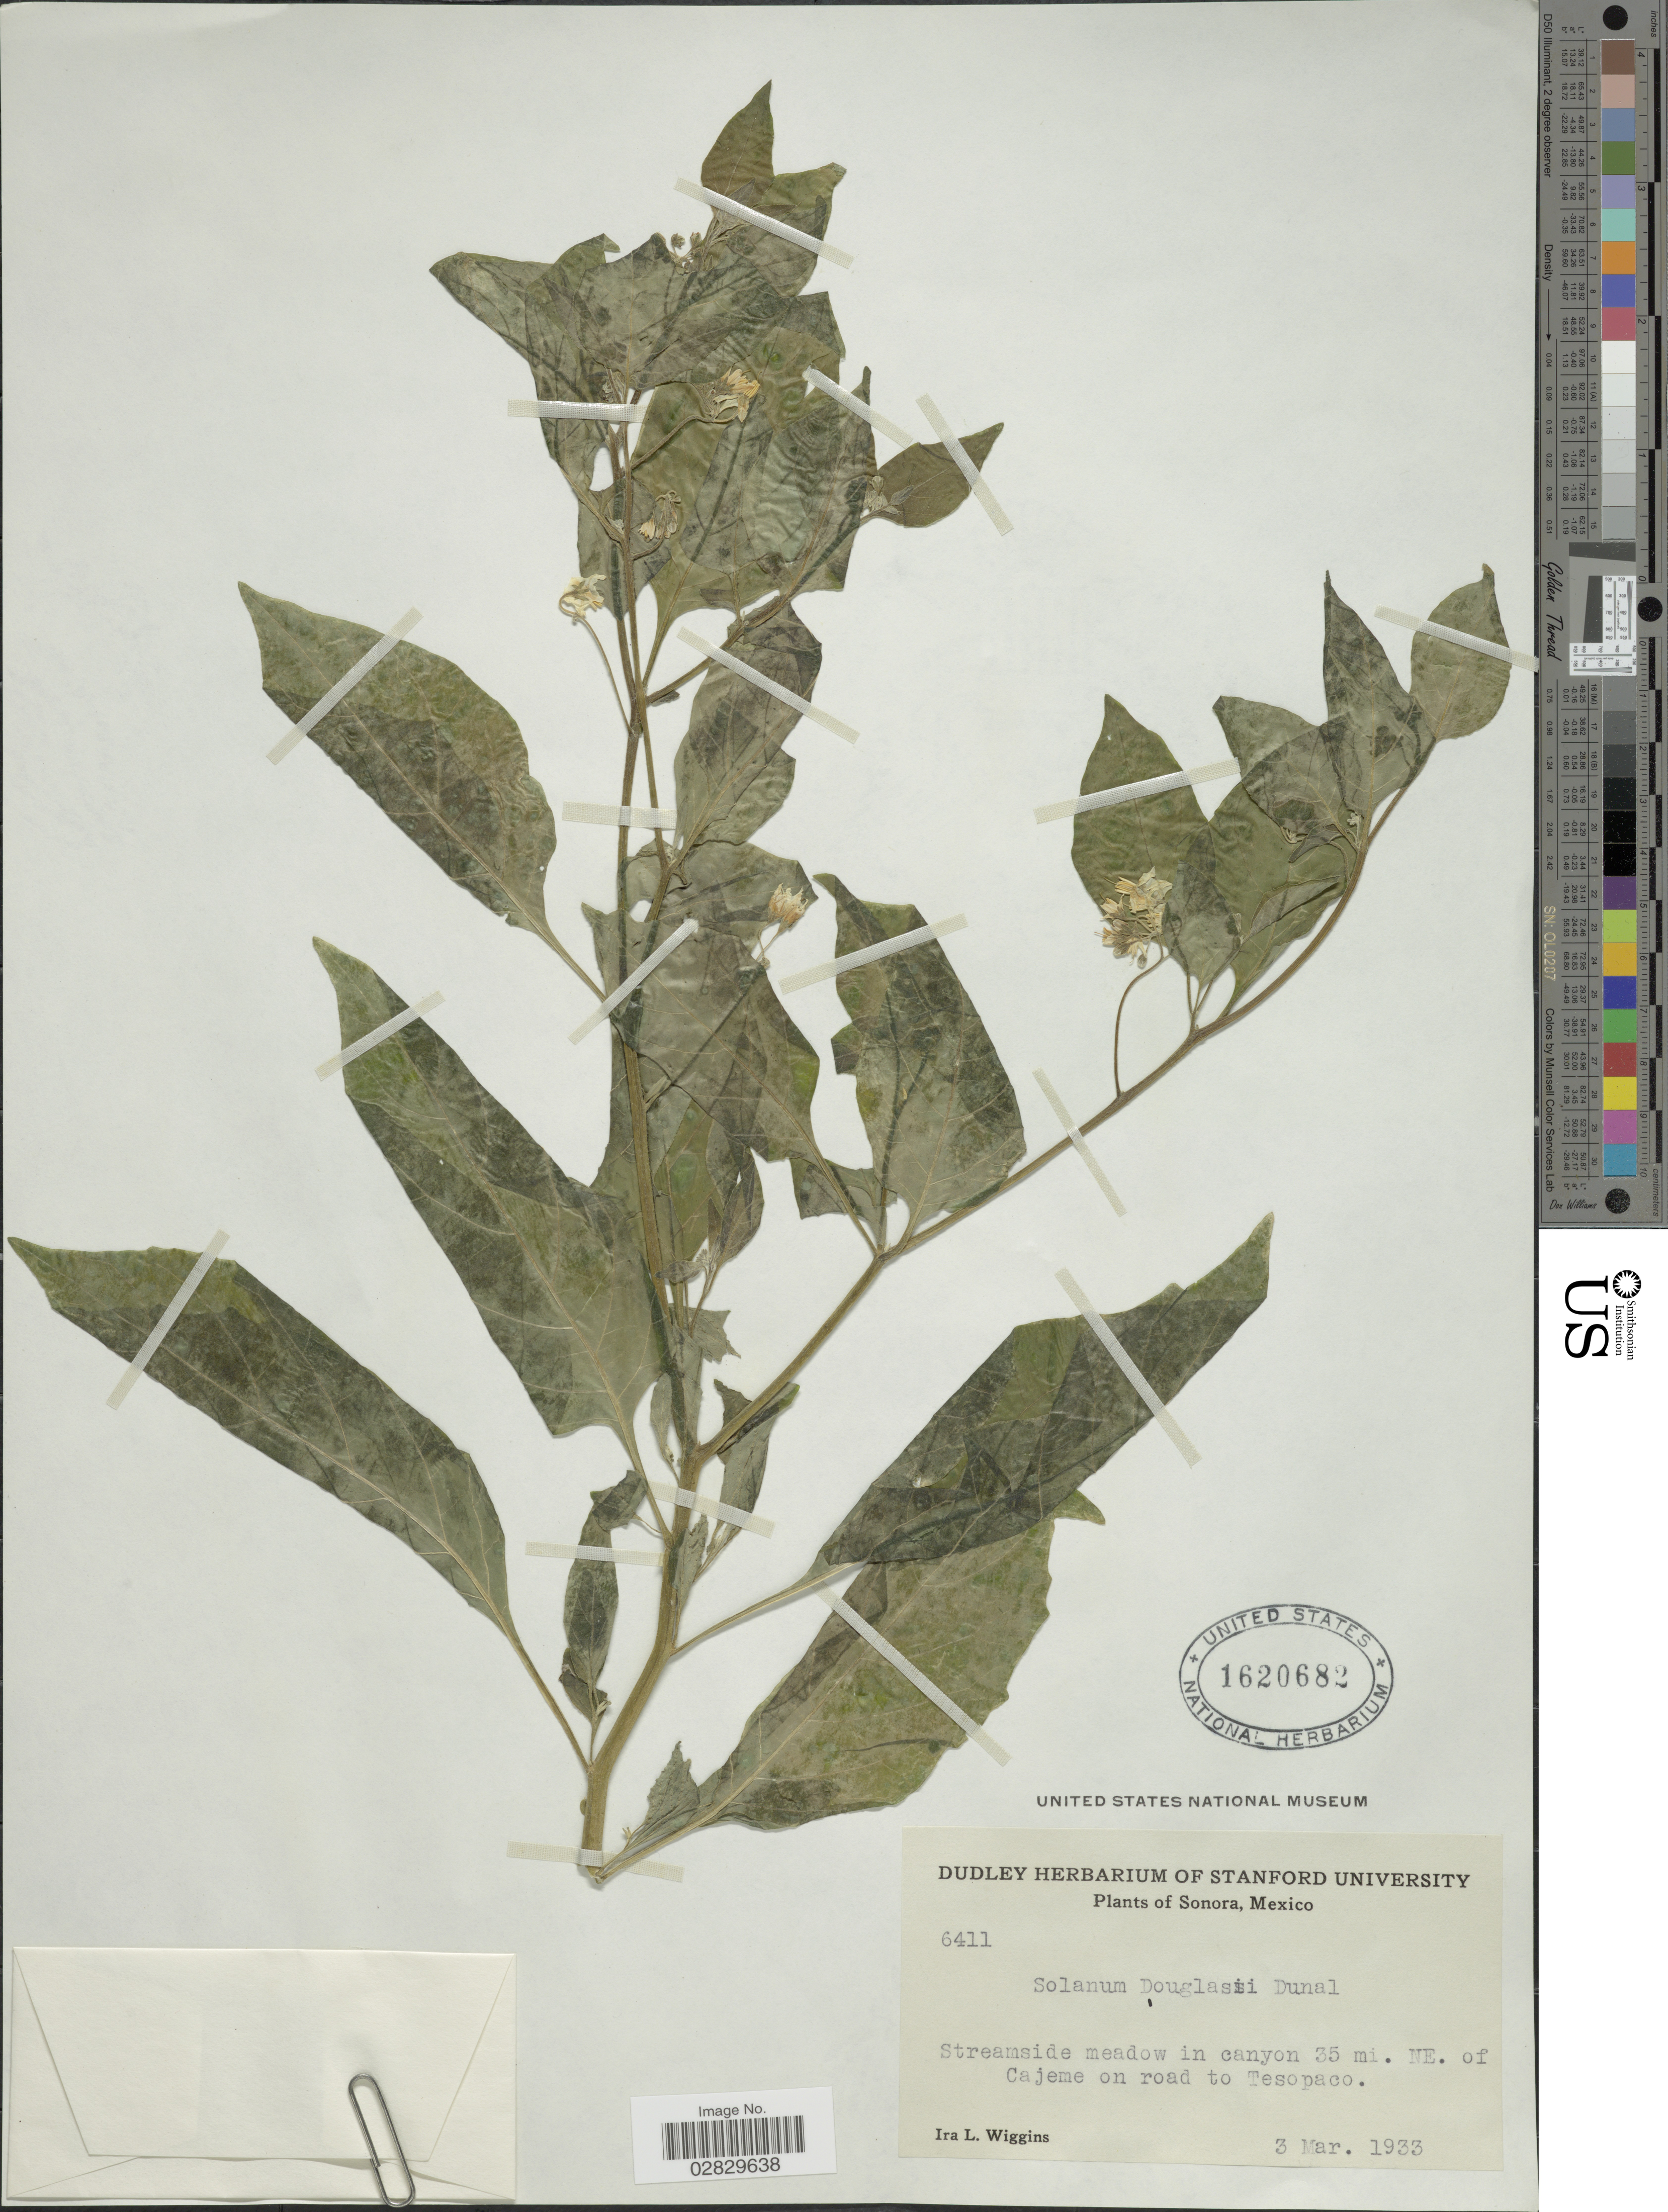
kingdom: Plantae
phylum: Tracheophyta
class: Magnoliopsida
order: Solanales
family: Solanaceae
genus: Solanum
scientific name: Solanum douglasii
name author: Dunal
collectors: I. L. Wiggins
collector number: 6411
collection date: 1933-03-03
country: Mexico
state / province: Sonora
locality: Streamside meadow in canyon 35 mi. NE. of Cajeme on road to Tesopaco.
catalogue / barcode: US 1620682